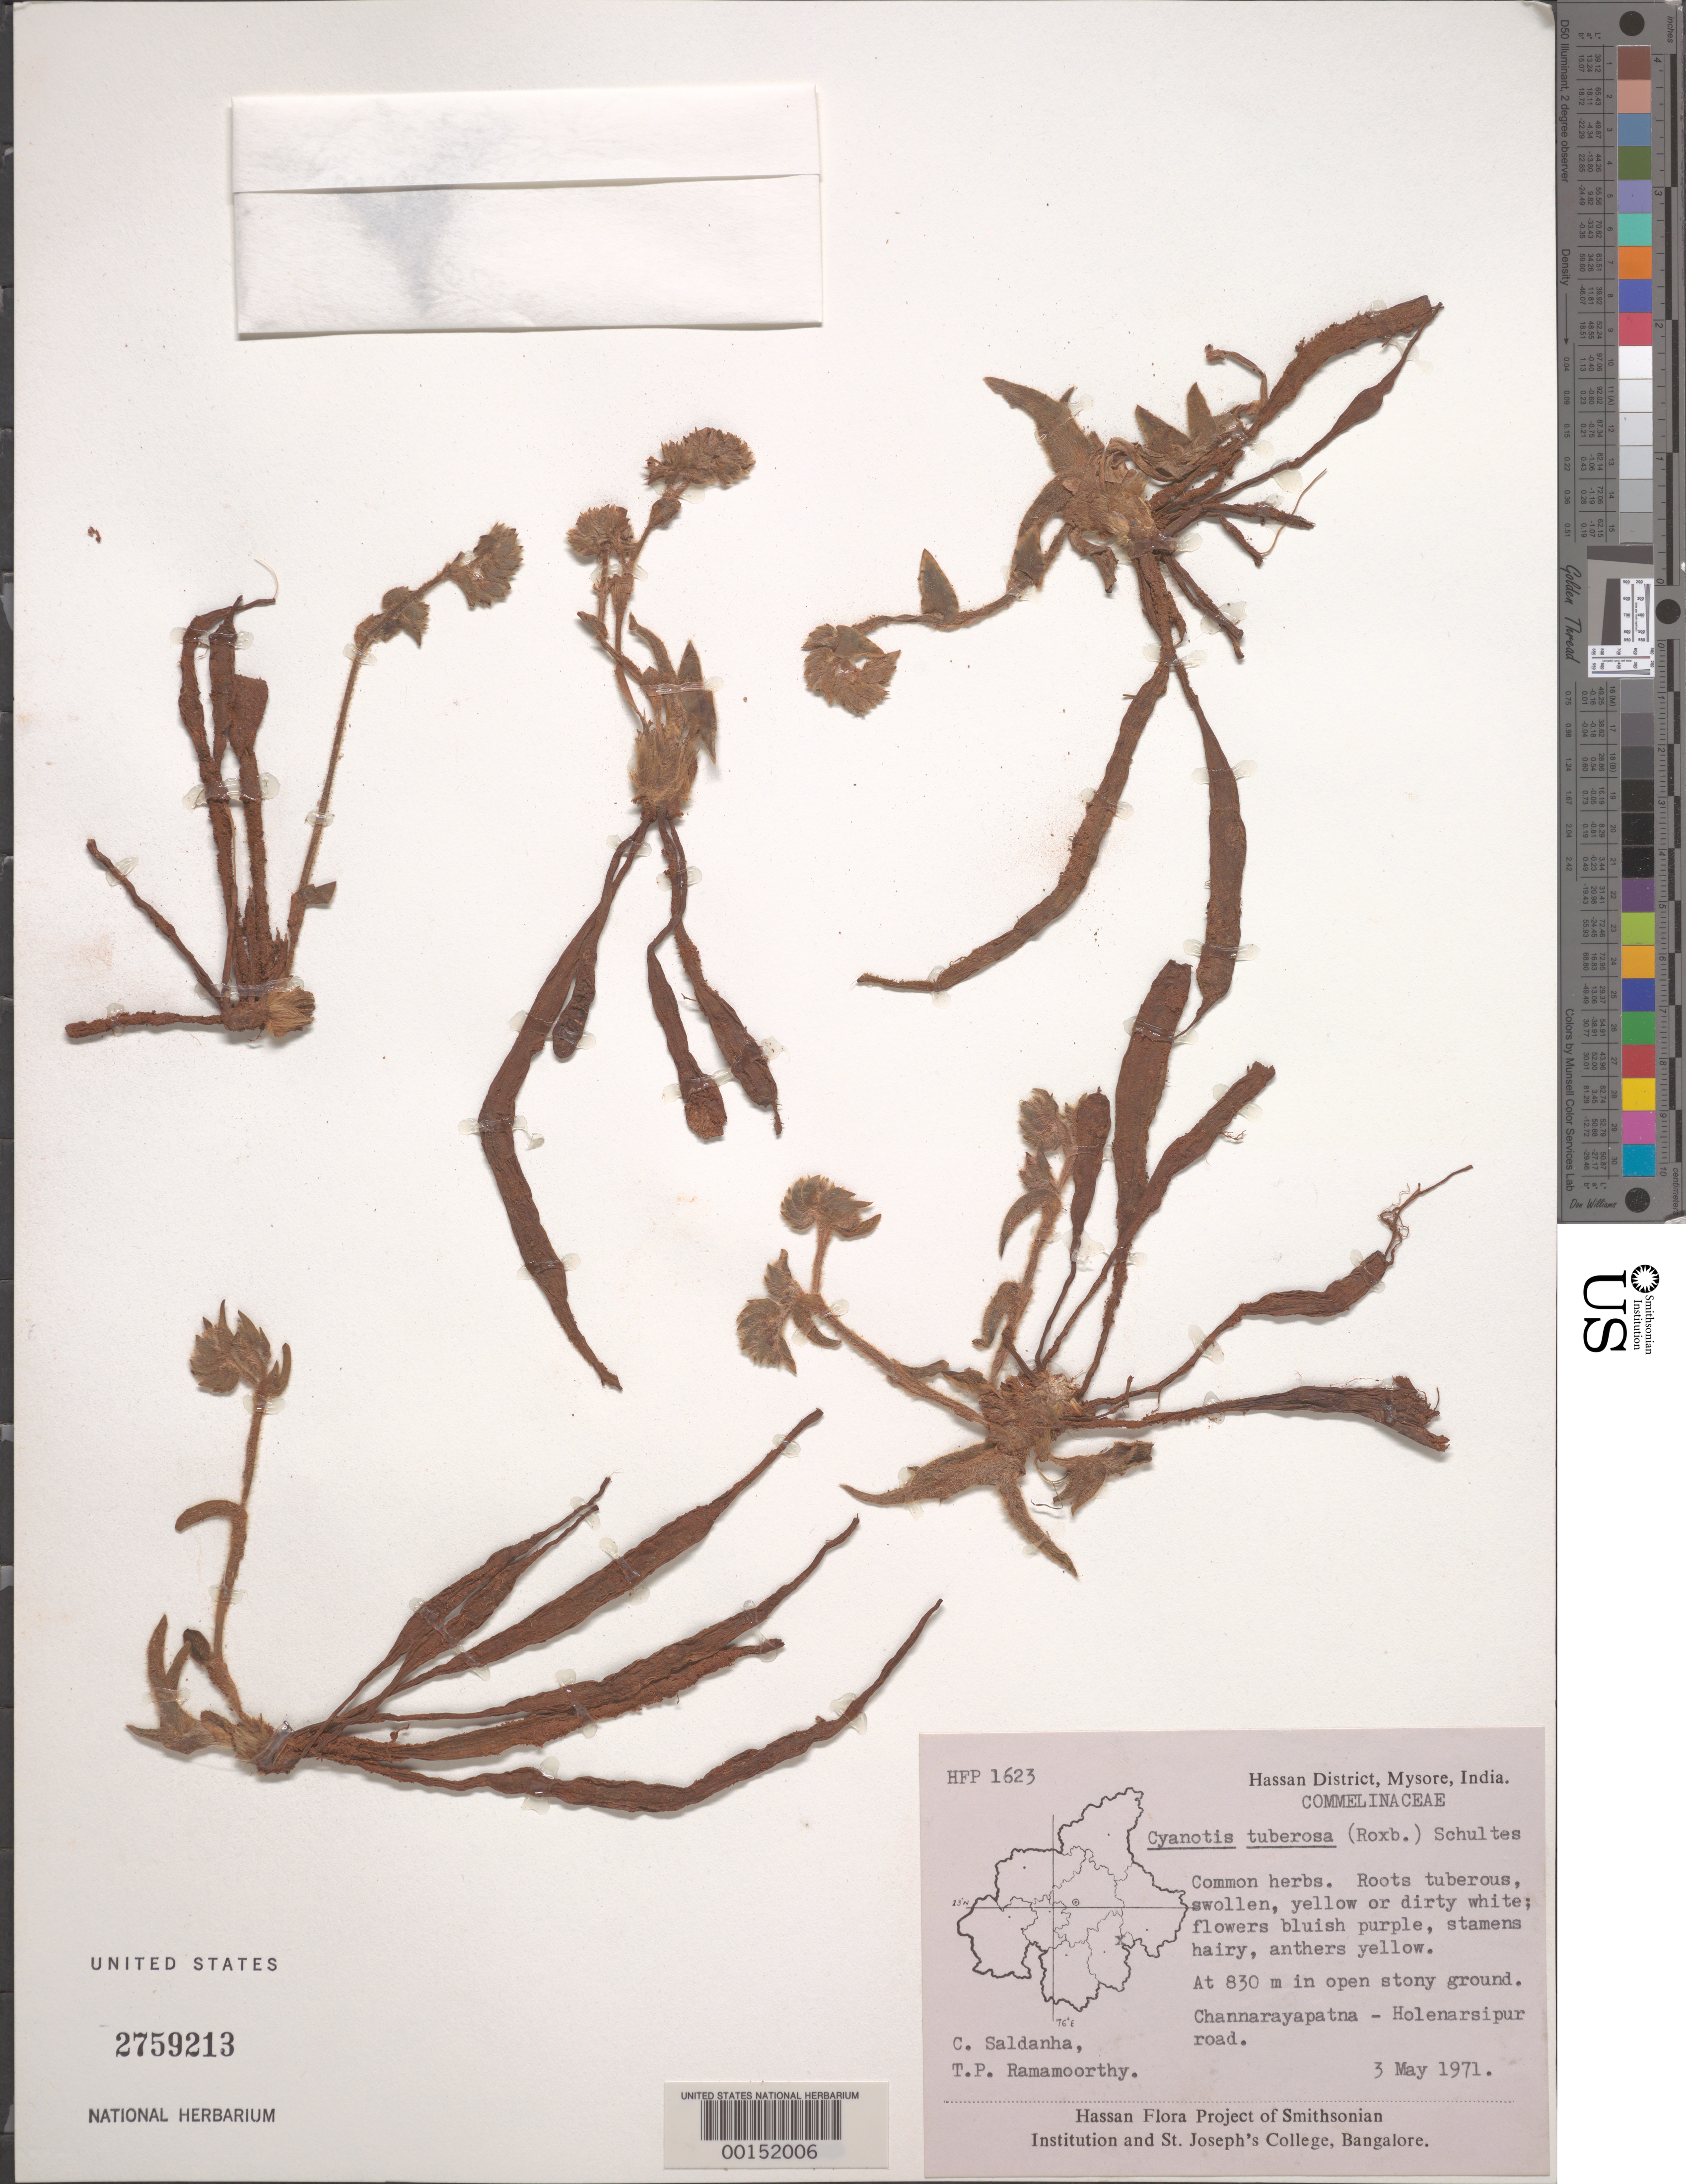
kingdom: Plantae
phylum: Tracheophyta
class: Liliopsida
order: Commelinales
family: Commelinaceae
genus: Cyanotis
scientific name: Cyanotis tuberosa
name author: (Roxb.) Schult. & Schult. f.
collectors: C. J. Saldanha & T. P. Ramamoorthy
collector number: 1623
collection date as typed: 03 May 1971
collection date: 1971-05-03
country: India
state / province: Karnataka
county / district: Hassan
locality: Channarayaputna-holenarsipur road, mysore state [mysore state = karnataka.]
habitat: Open, stony ground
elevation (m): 830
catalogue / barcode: US 2759213